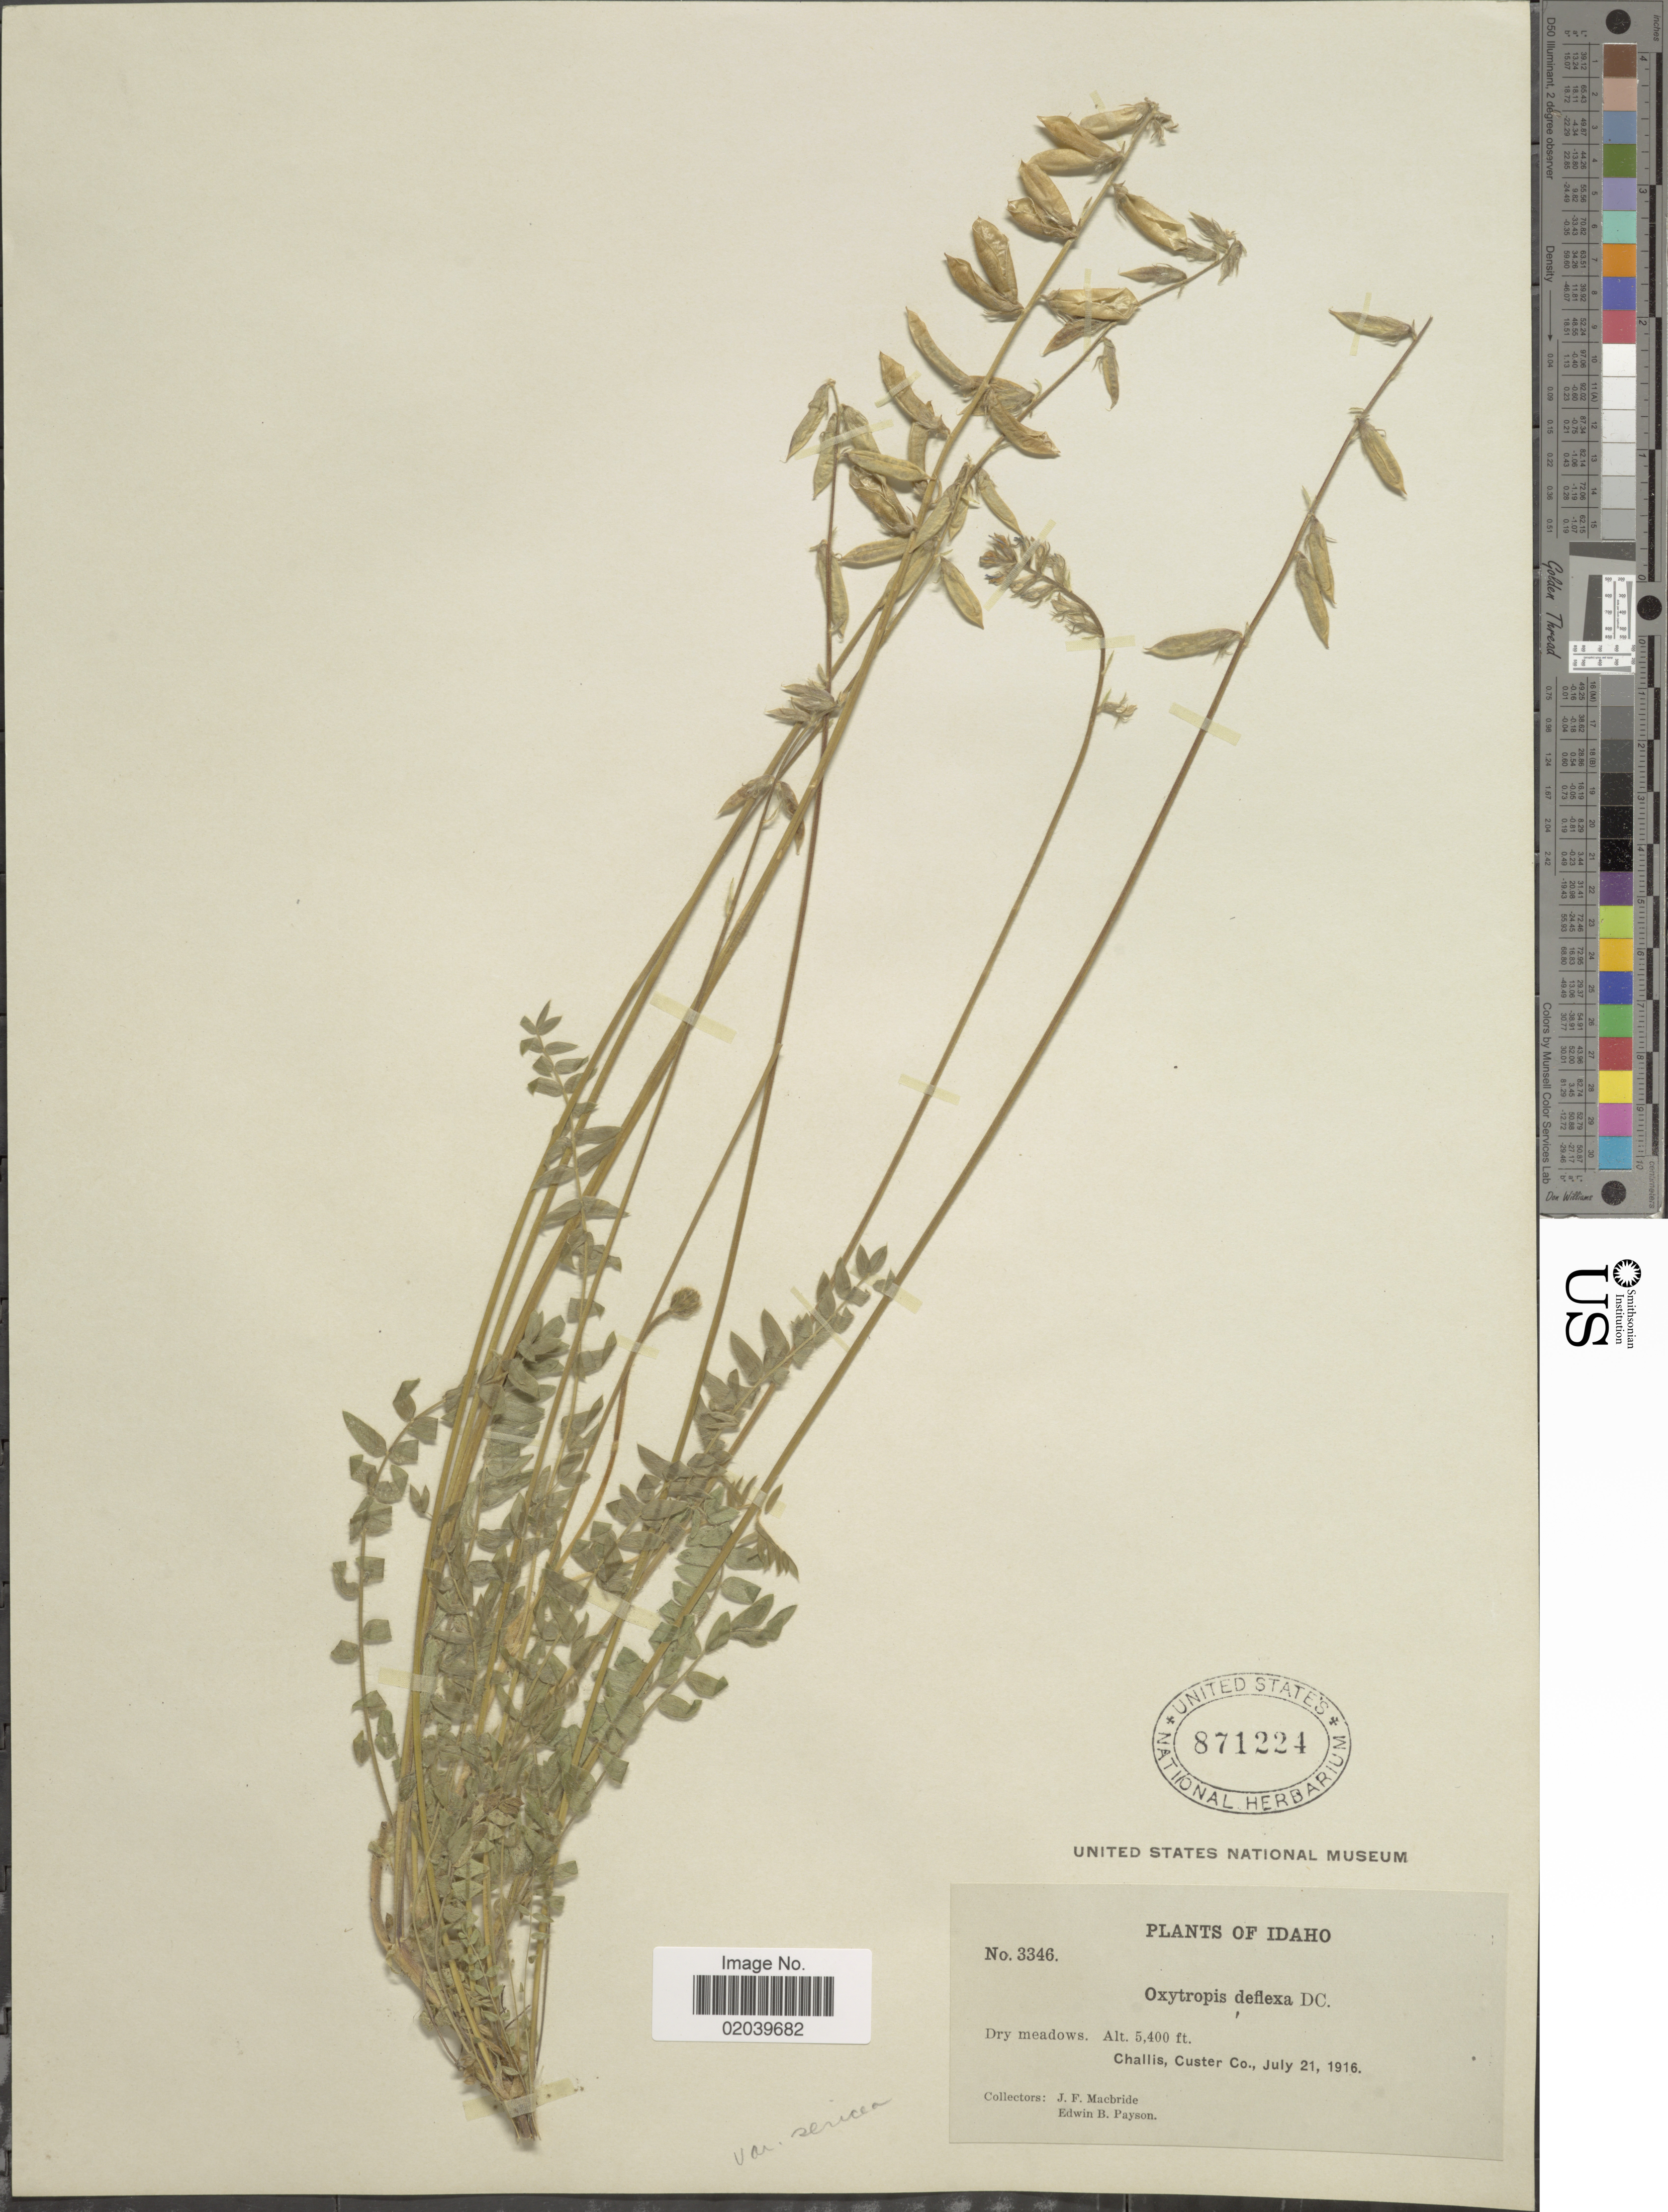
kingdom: Plantae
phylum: Tracheophyta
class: Magnoliopsida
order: Fabales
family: Fabaceae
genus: Oxytropis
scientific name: Oxytropis deflexa var. sericea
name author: Torr. & A. Gray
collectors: J. F. Macbride & E. B. Payson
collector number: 3346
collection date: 1916-07-21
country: United States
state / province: Idaho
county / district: Custer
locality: Challis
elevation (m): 1646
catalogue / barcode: US 871224